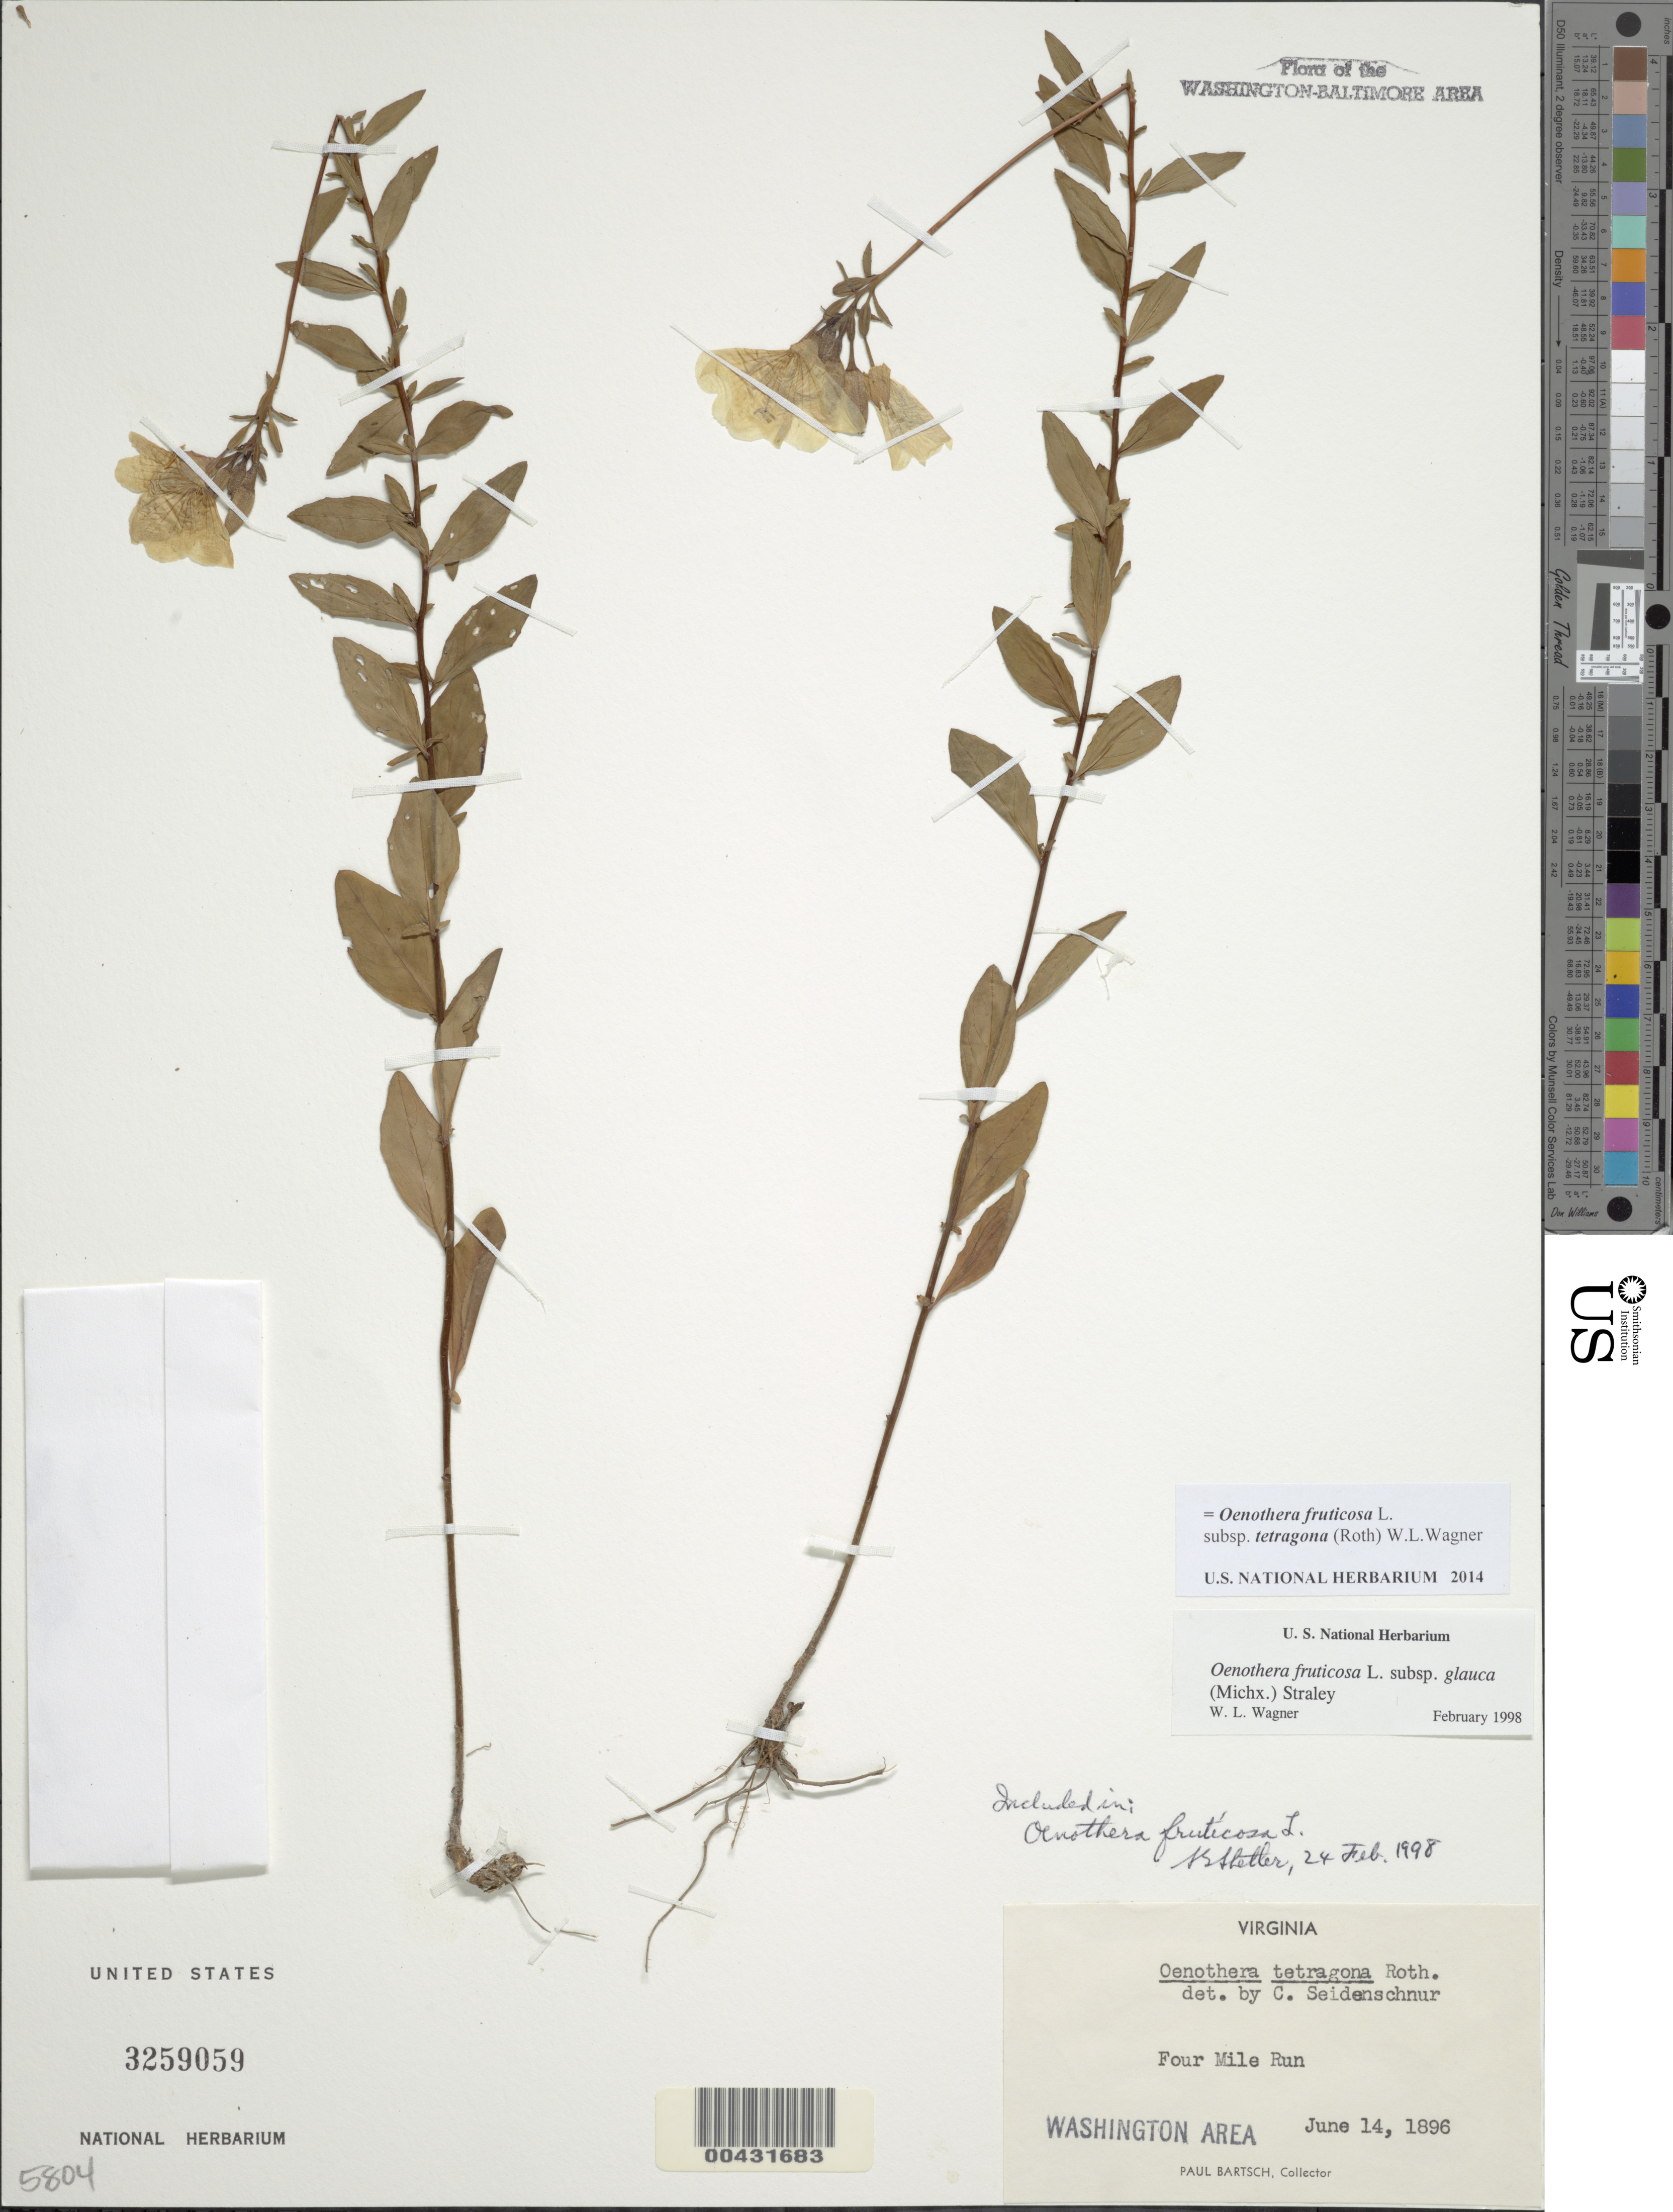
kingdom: Plantae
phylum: Tracheophyta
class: Magnoliopsida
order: Myrtales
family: Onagraceae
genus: Oenothera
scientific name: Oenothera fruticosa subsp. tetragona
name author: (Roth) W.L. Wagner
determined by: Wagner, W. L., (BOT), Smithsonian Institution - National Museum of Natural History (UNITED STATES)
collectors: P. Bartsch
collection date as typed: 14 Jun 1896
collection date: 1896-06-14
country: United States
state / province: Virginia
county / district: Arlington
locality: Four Mile Run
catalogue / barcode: US 3259059